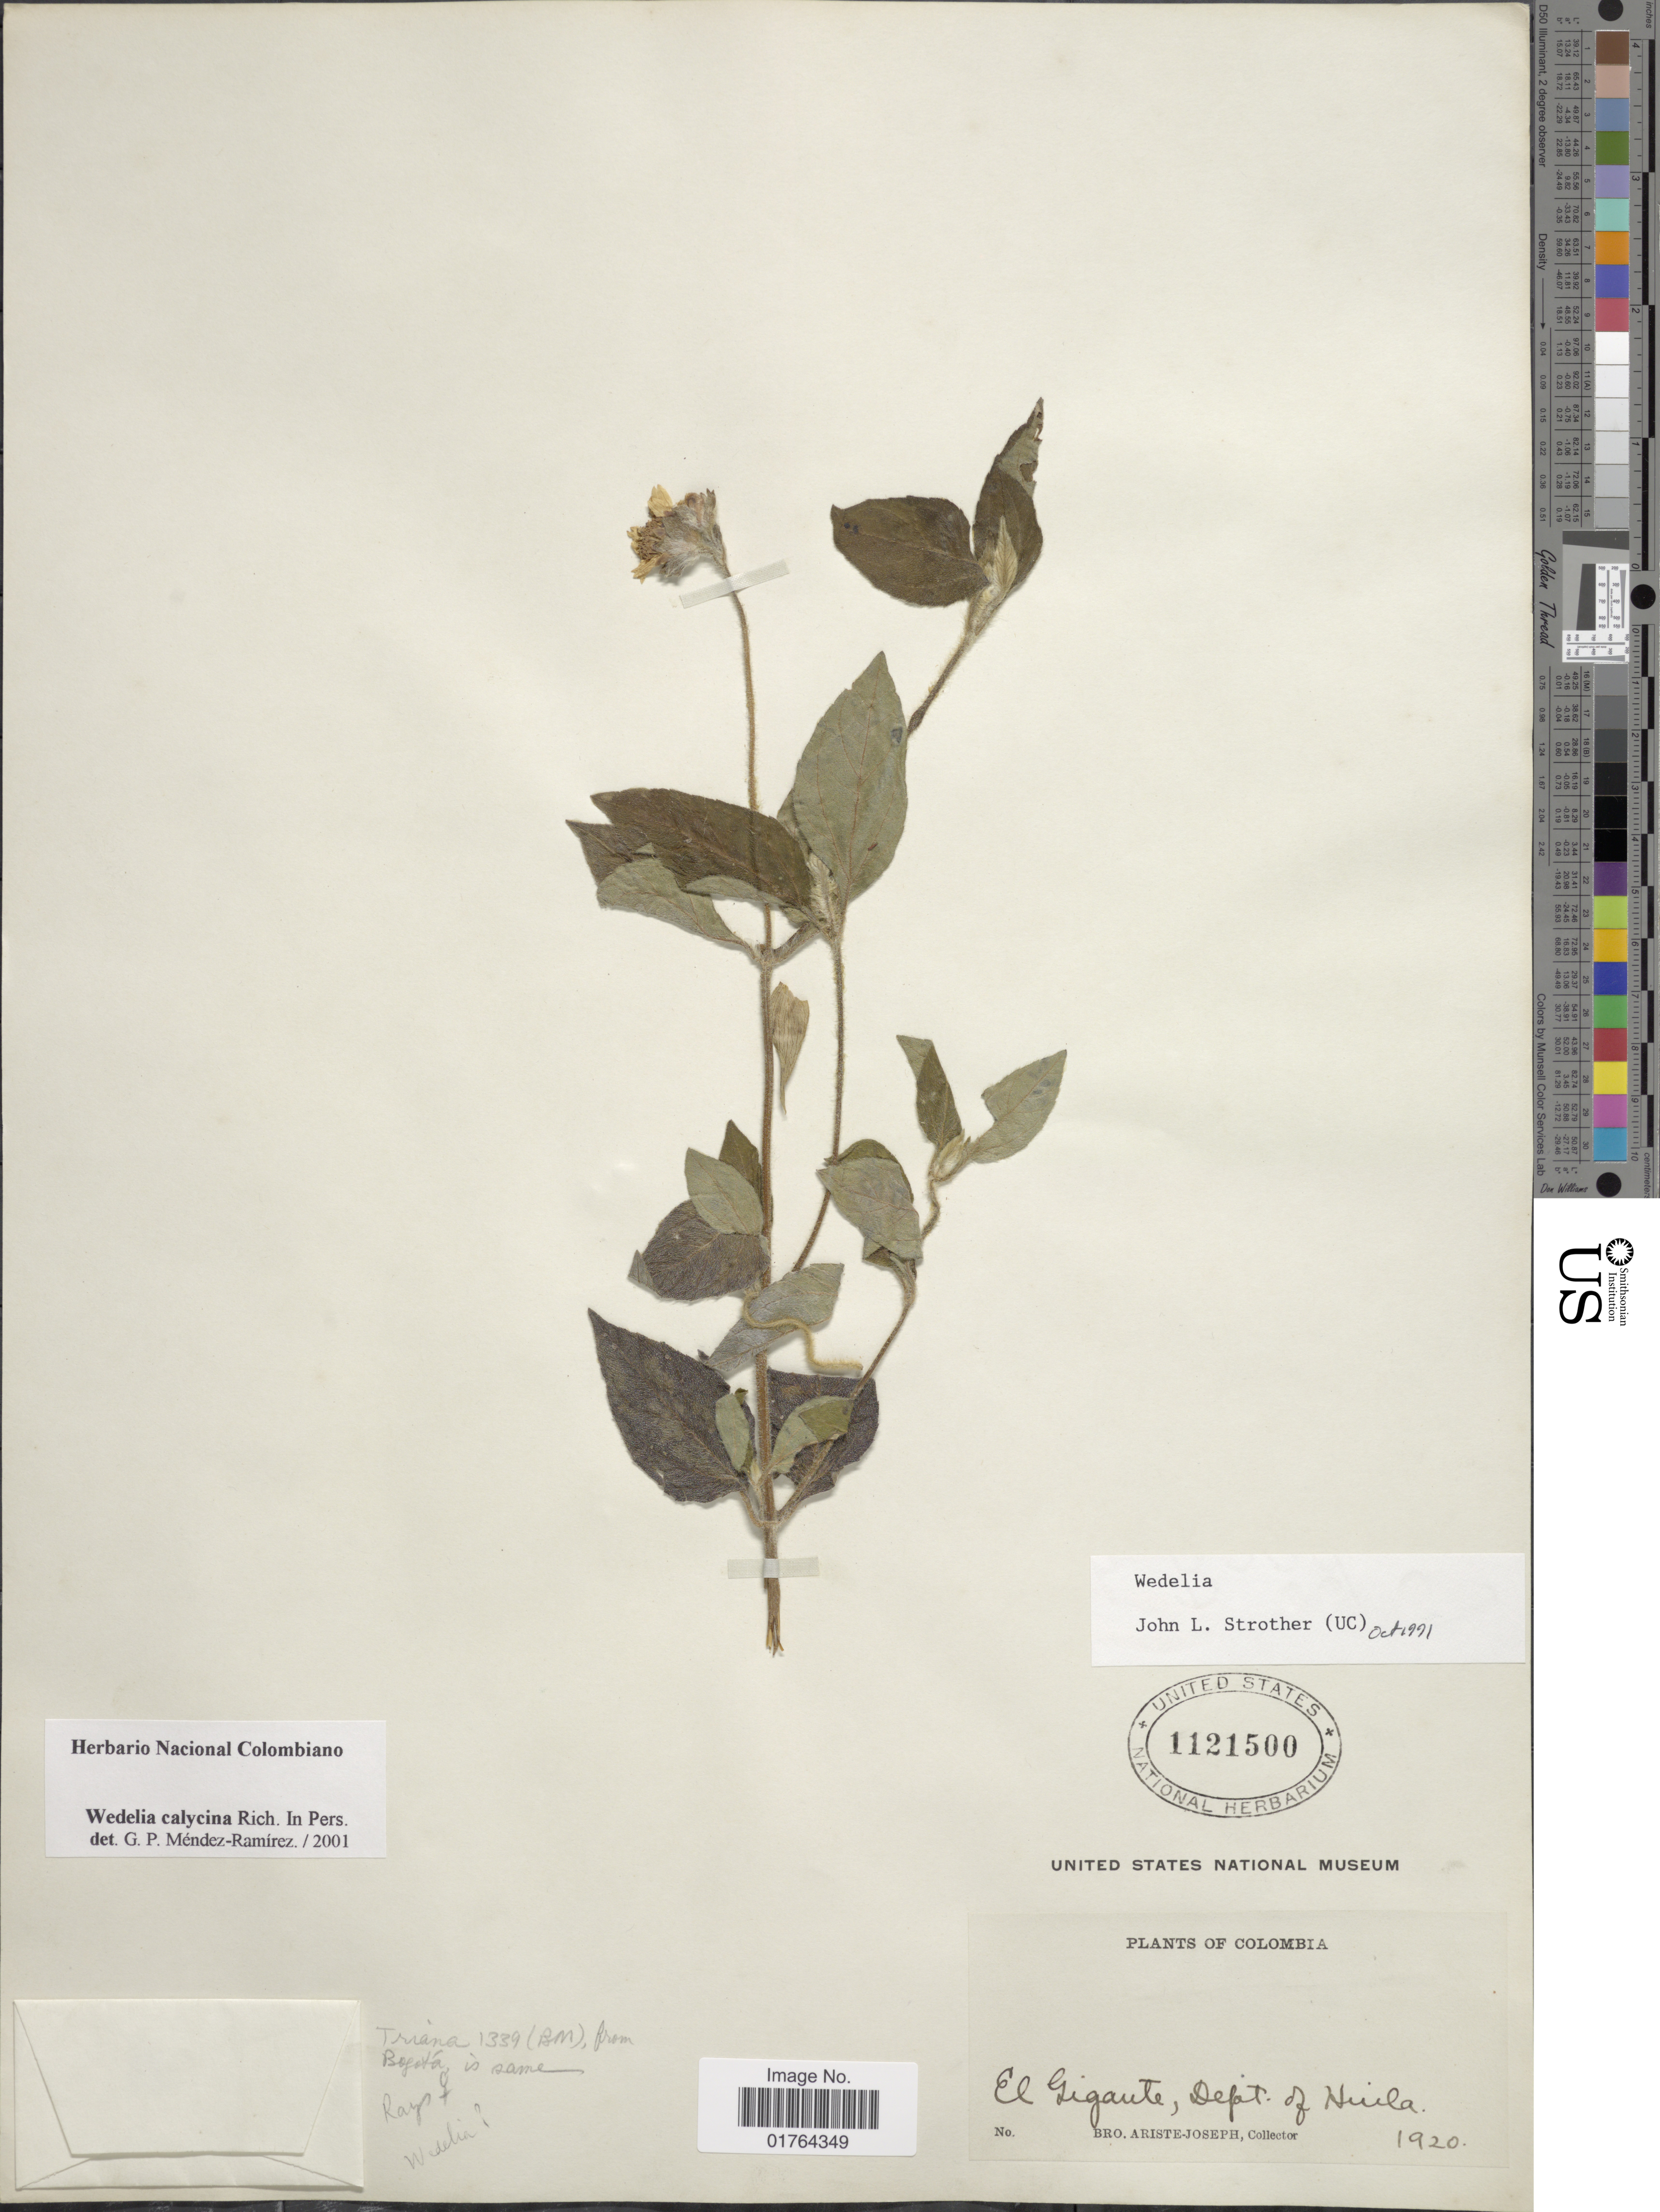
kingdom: Plantae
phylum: Tracheophyta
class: Magnoliopsida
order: Asterales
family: Asteraceae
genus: Wedelia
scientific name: Wedelia calycina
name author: Rich.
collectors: Bro. Ariste-Joseph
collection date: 1920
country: Colombia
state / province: Huila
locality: El Gigaute, Dept. of Huila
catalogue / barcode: US 1121500